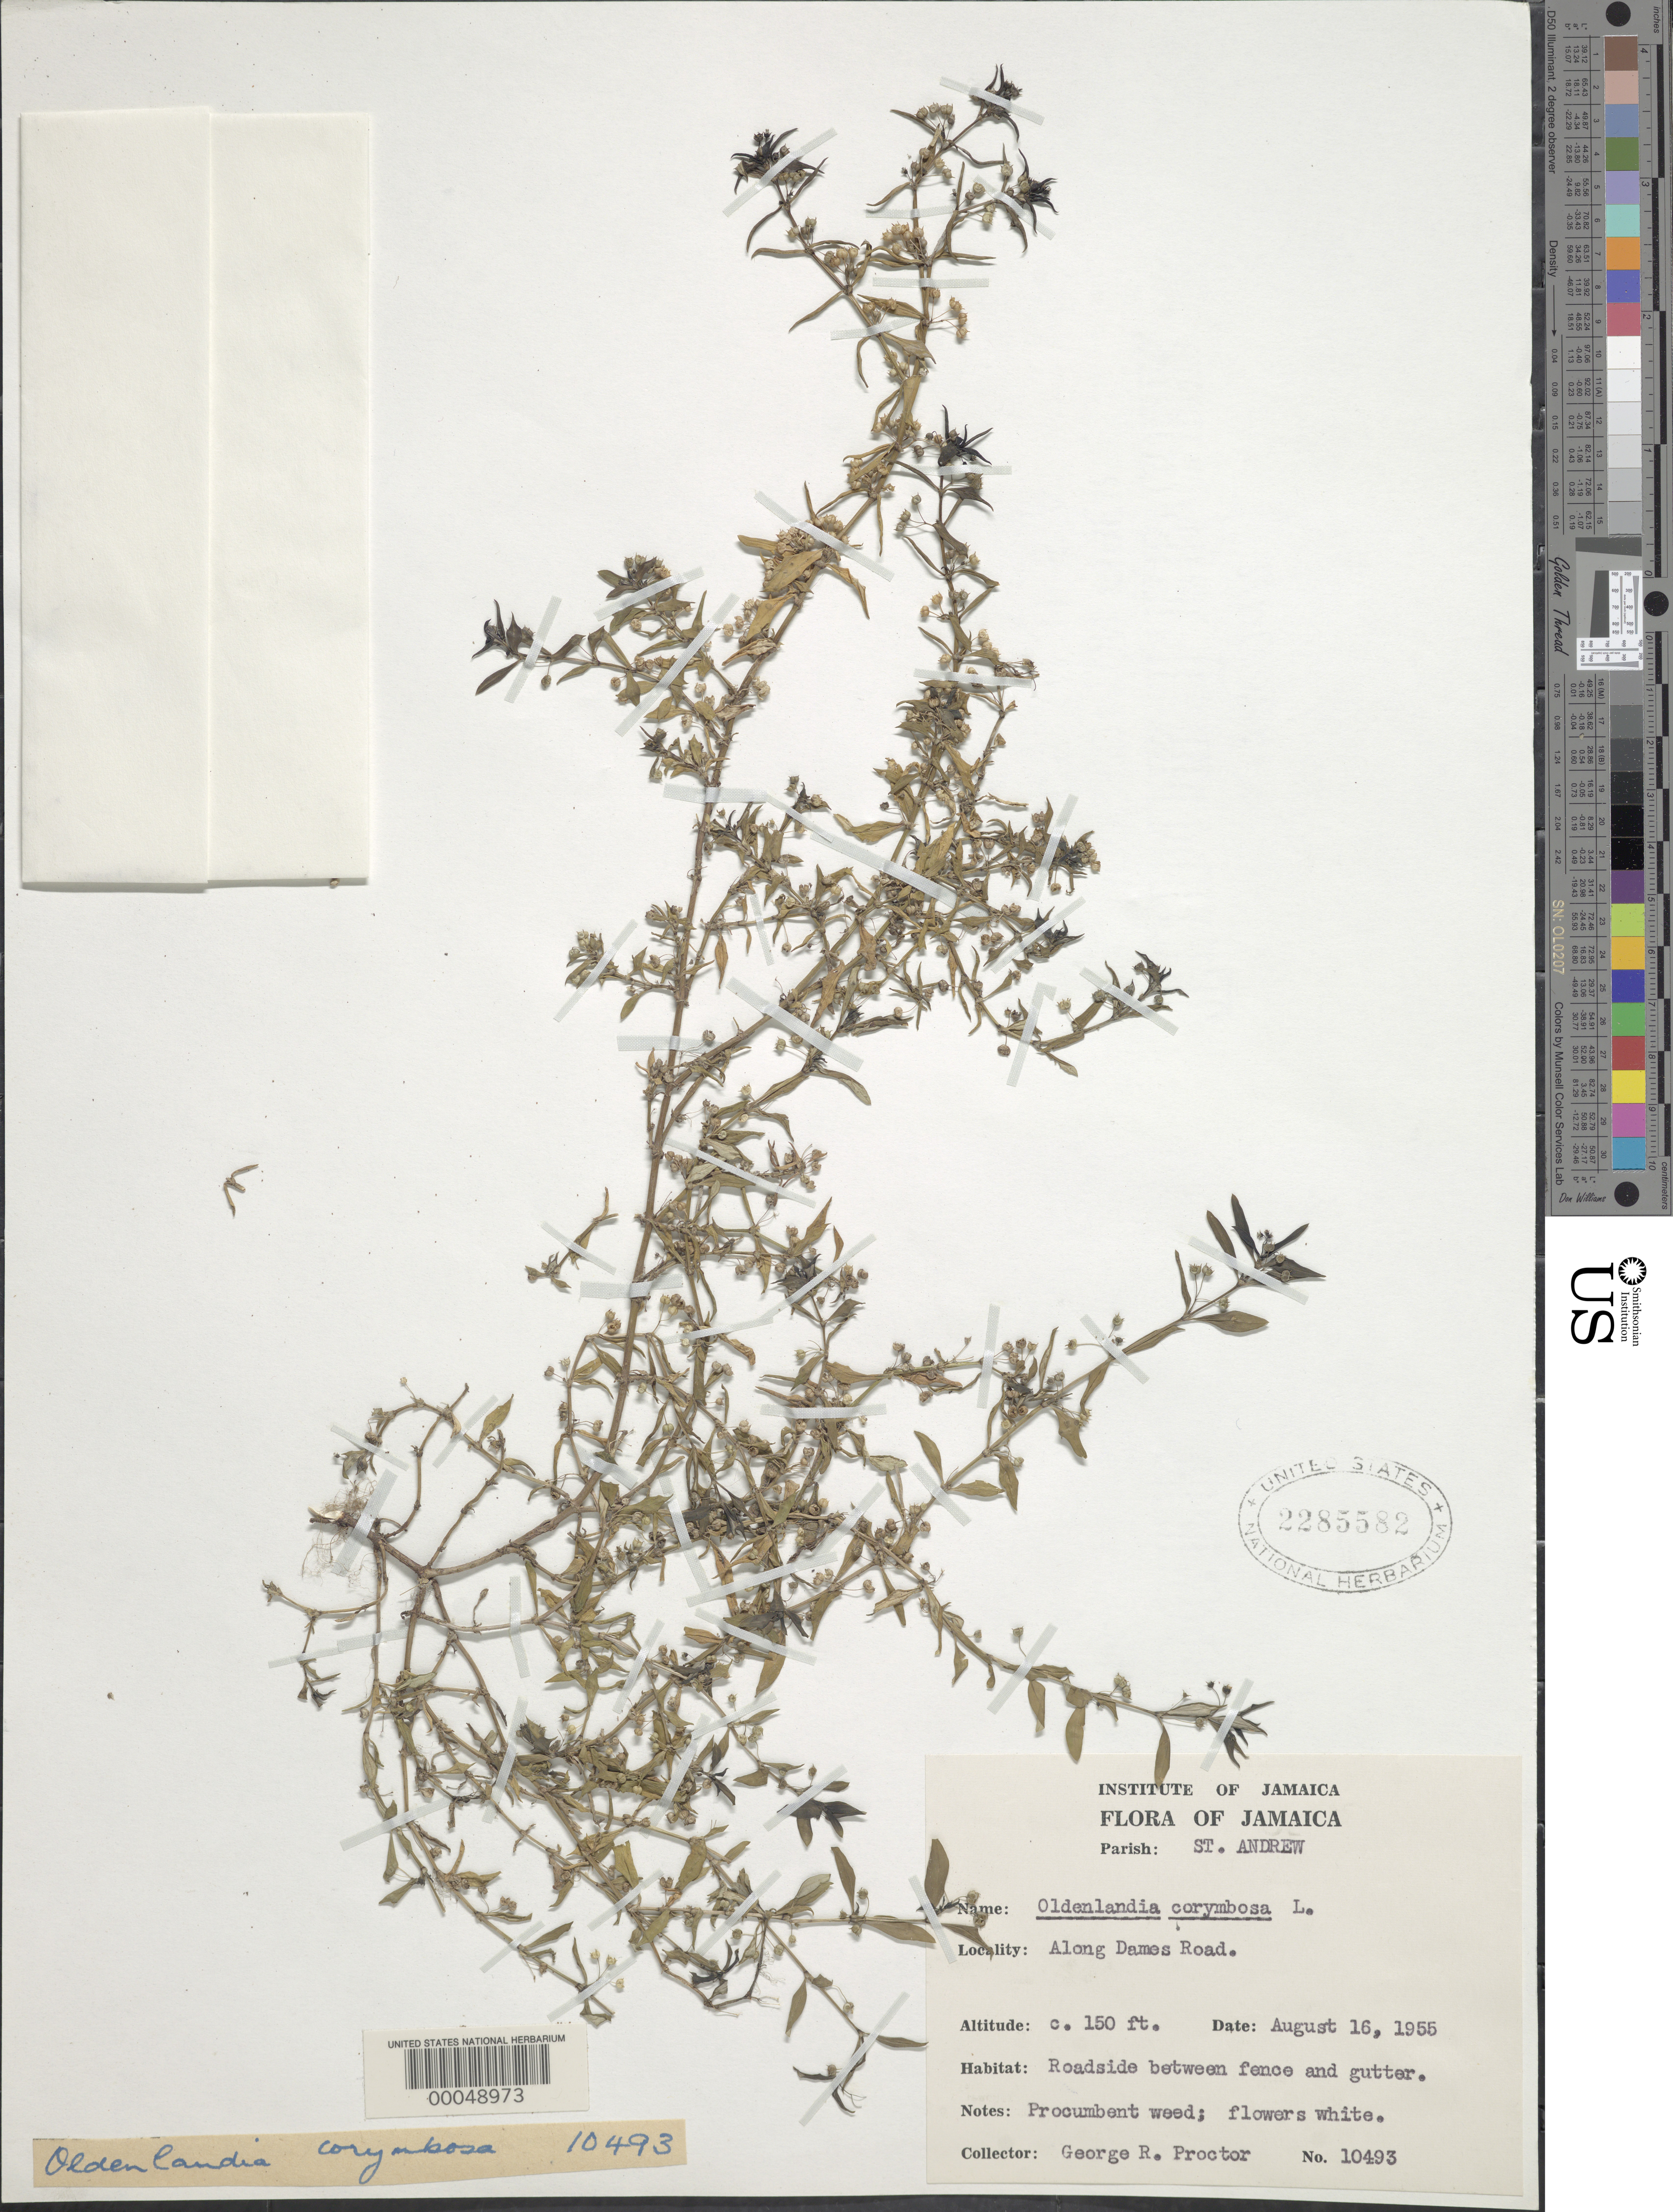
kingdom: Plantae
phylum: Tracheophyta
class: Magnoliopsida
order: Gentianales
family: Rubiaceae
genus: Oldenlandia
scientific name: Oldenlandia corymbosa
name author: L.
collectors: G. R. Proctor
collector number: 10493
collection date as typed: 16 Aug 1955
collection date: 1955-08-16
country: Jamaica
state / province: Saint Andrew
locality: Along Dames Road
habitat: Roadside, between fence and gutter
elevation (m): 46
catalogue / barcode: US 2285582